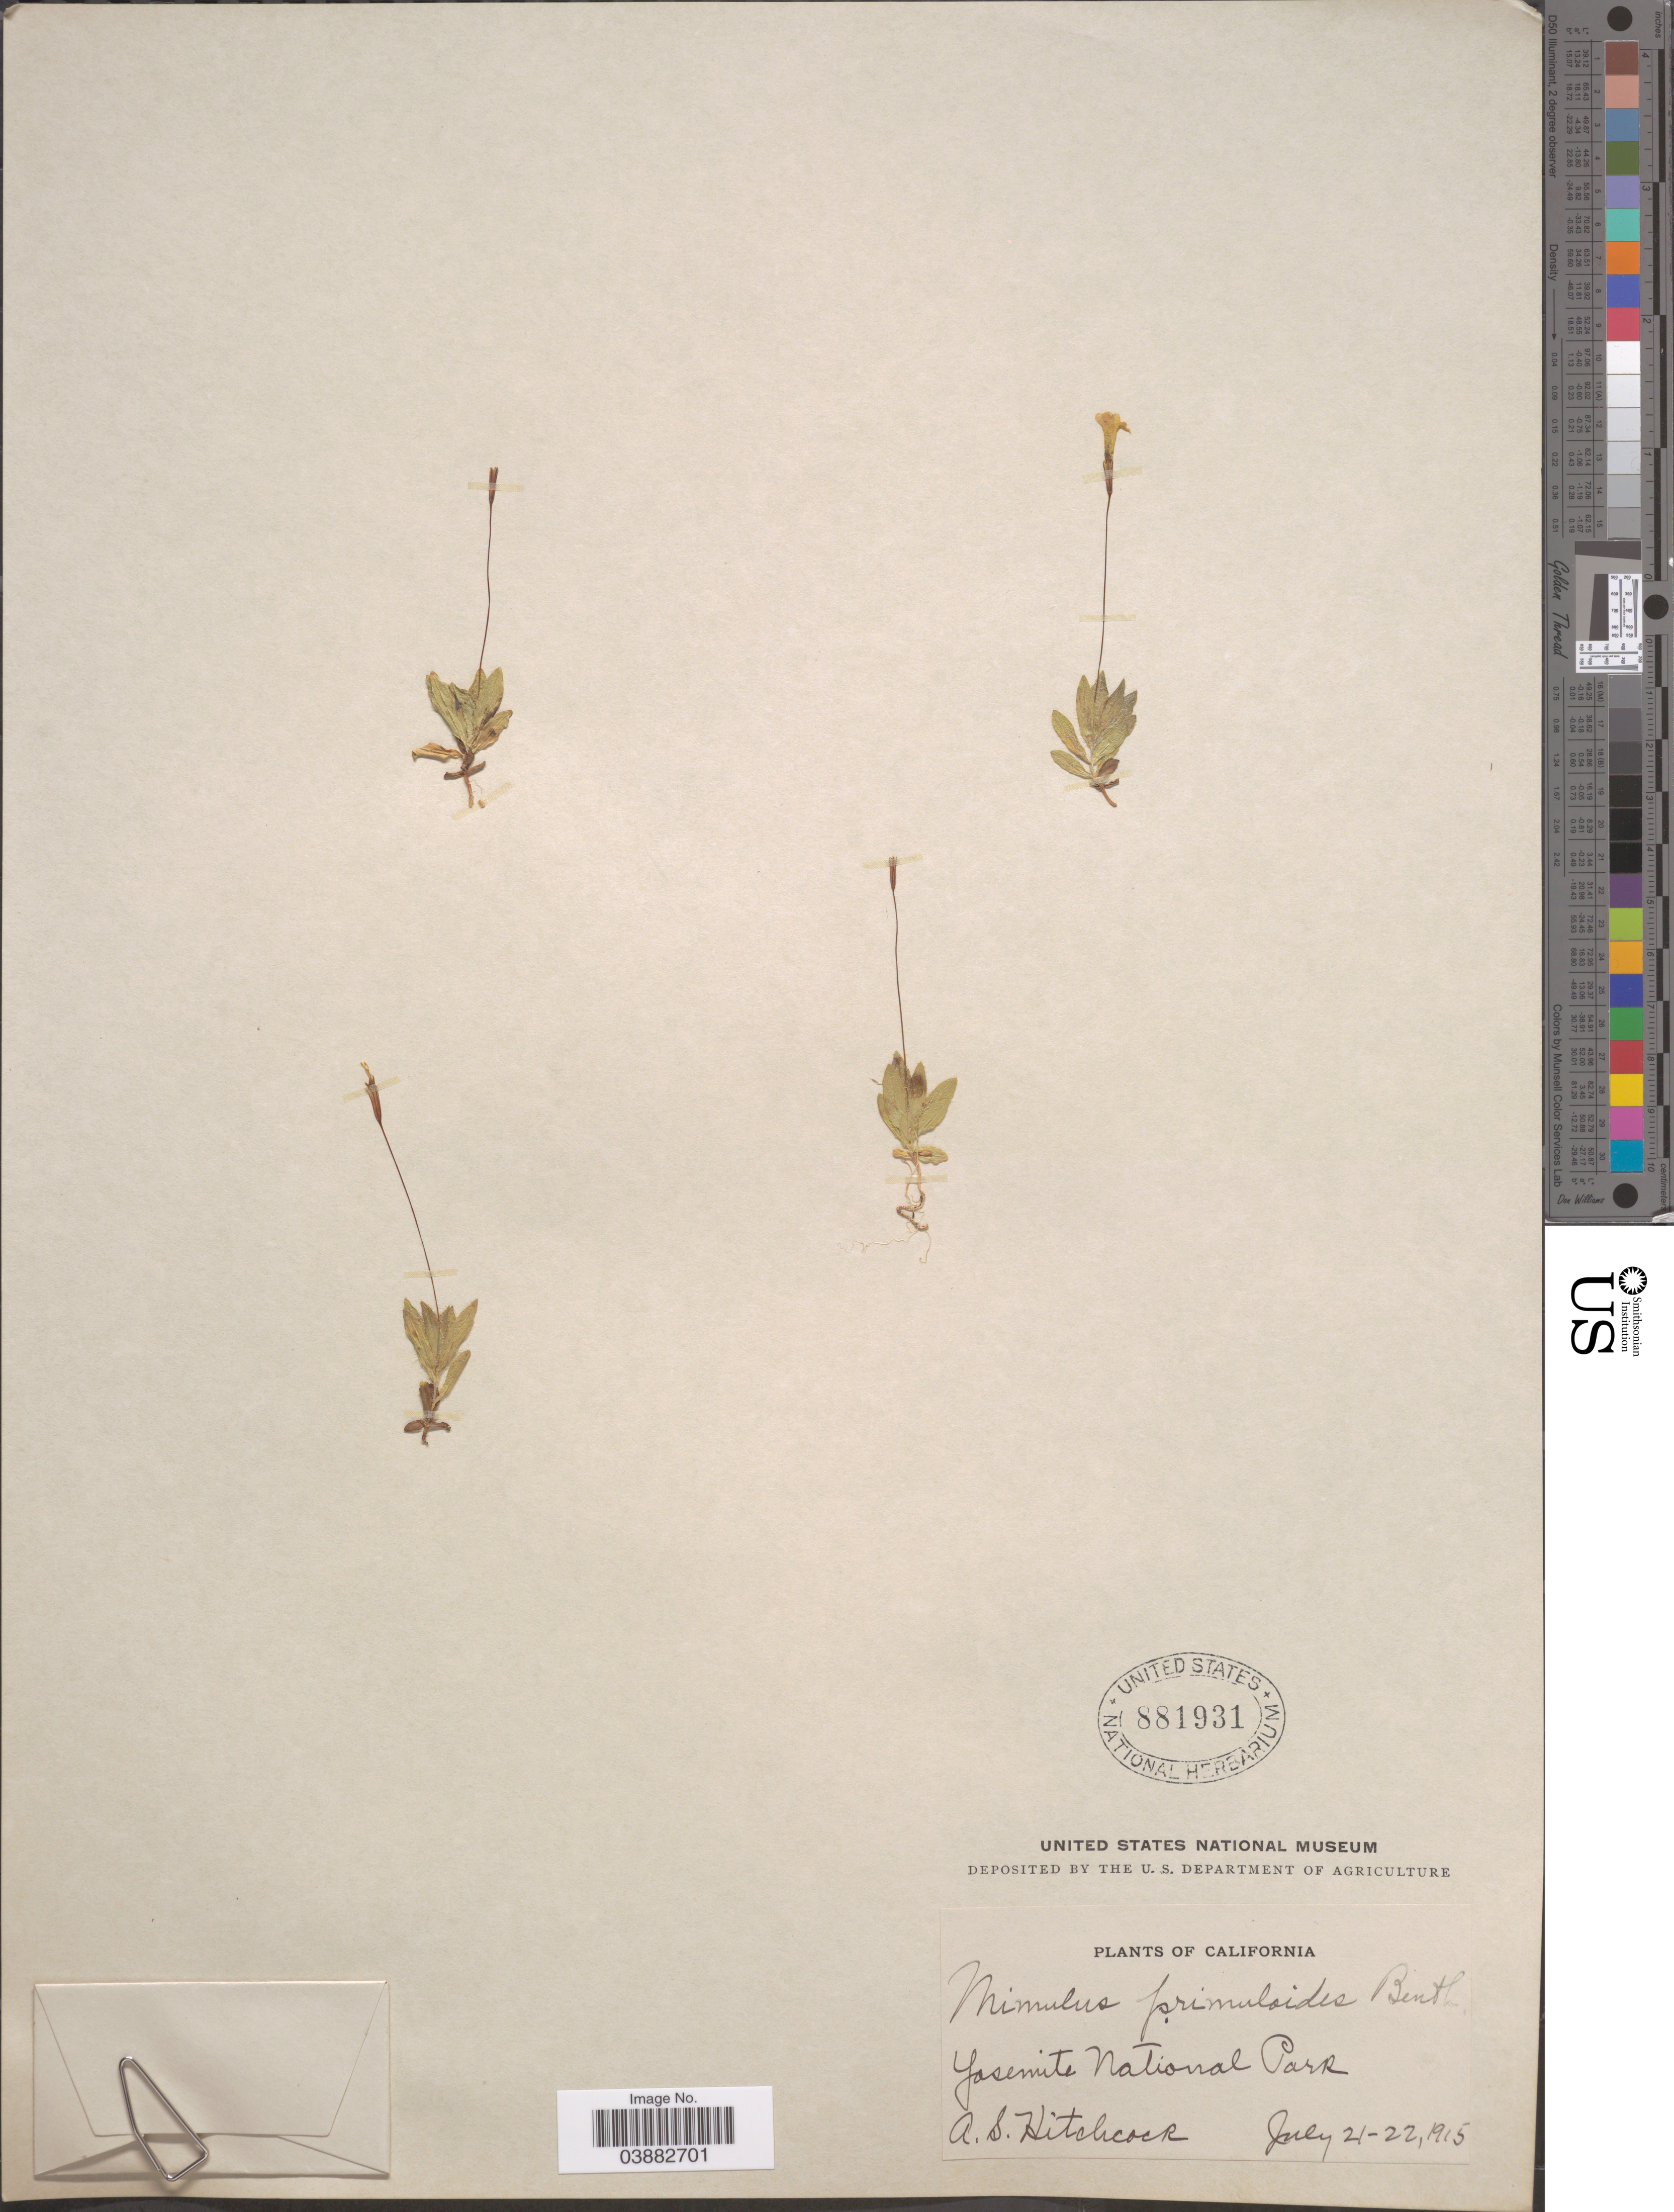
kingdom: Plantae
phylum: Tracheophyta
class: Magnoliopsida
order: Lamiales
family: Phrymaceae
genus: Mimulus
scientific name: Mimulus primuloides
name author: Benth.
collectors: A. S. Hitchcock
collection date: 1915-07-21/1915-07-22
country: United States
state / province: California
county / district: Mariposa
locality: Yosemite National Park.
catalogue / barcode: US 881931